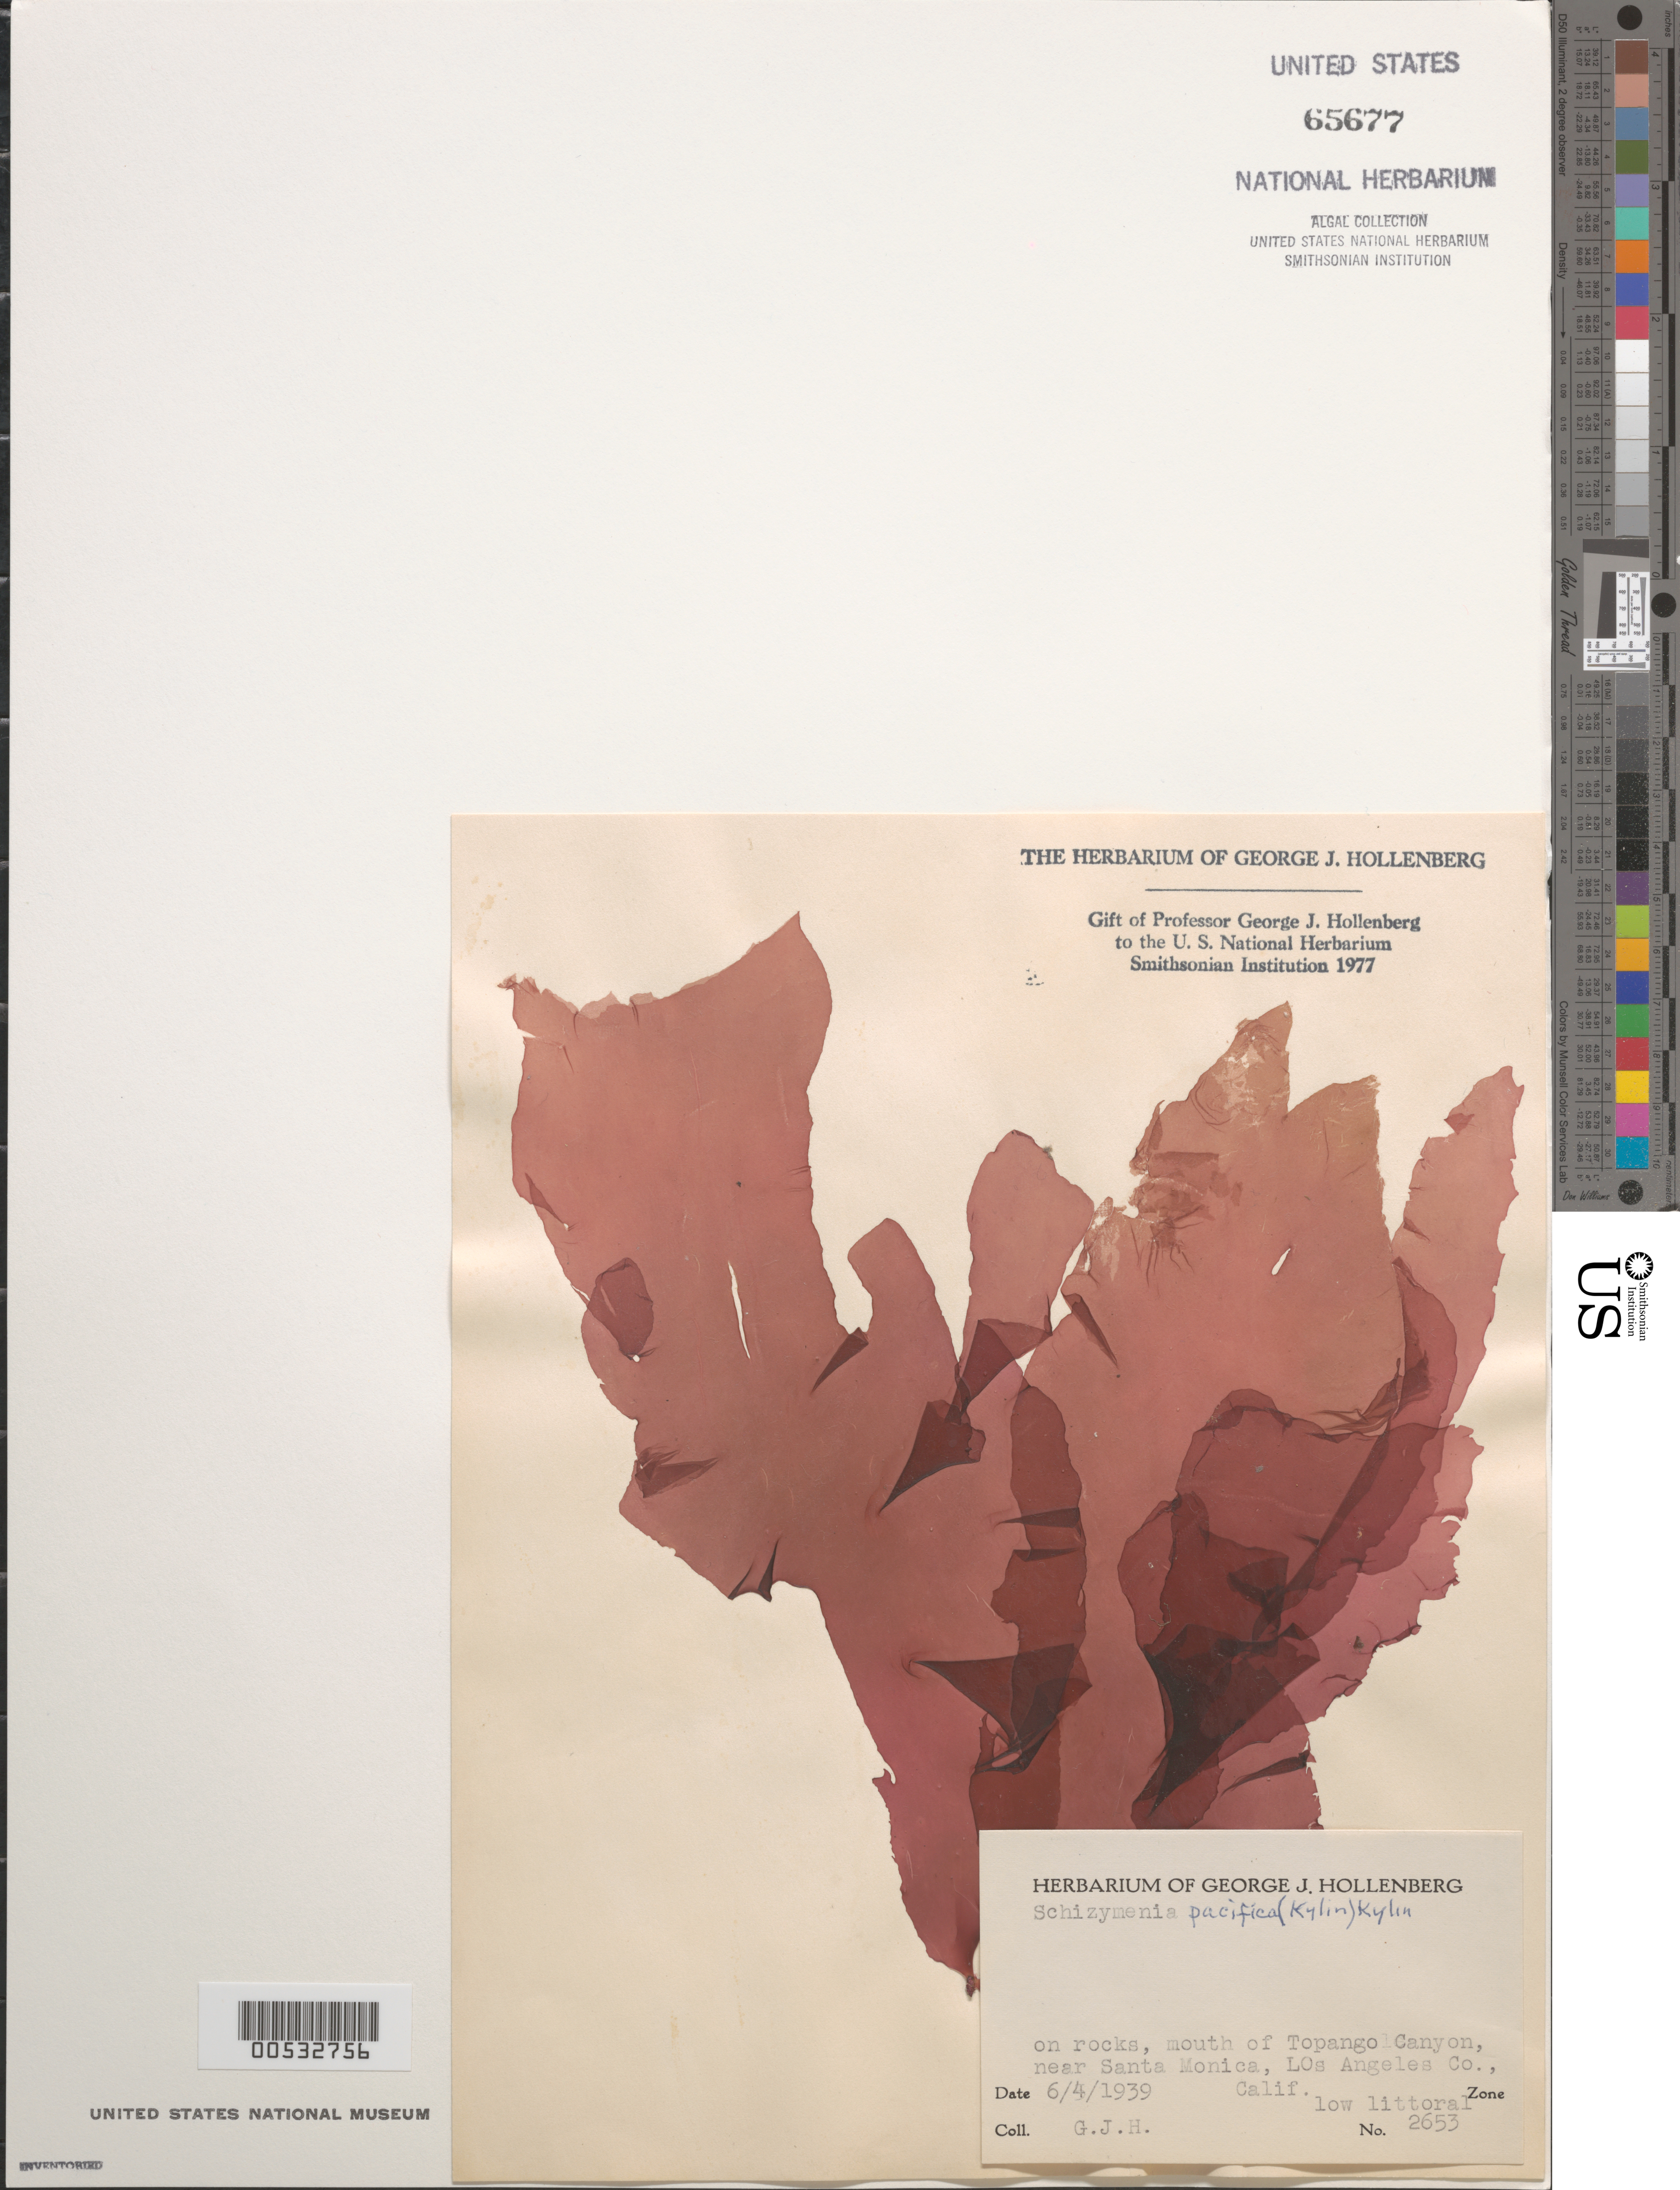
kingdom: Plantae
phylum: Rhodophyta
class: Florideophyceae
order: Nemastomatales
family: Schizymeniaceae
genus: Schizymenia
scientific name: Schizymenia pacifica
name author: (Kylin) Kylin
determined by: Hollenberg, George J.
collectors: G. Hollenberg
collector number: GJH 2653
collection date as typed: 04 Jun 1939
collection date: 1939-06-04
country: United States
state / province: California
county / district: Los Angeles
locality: Topango Canyon mouth, near Santa Monica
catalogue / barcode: US 65677